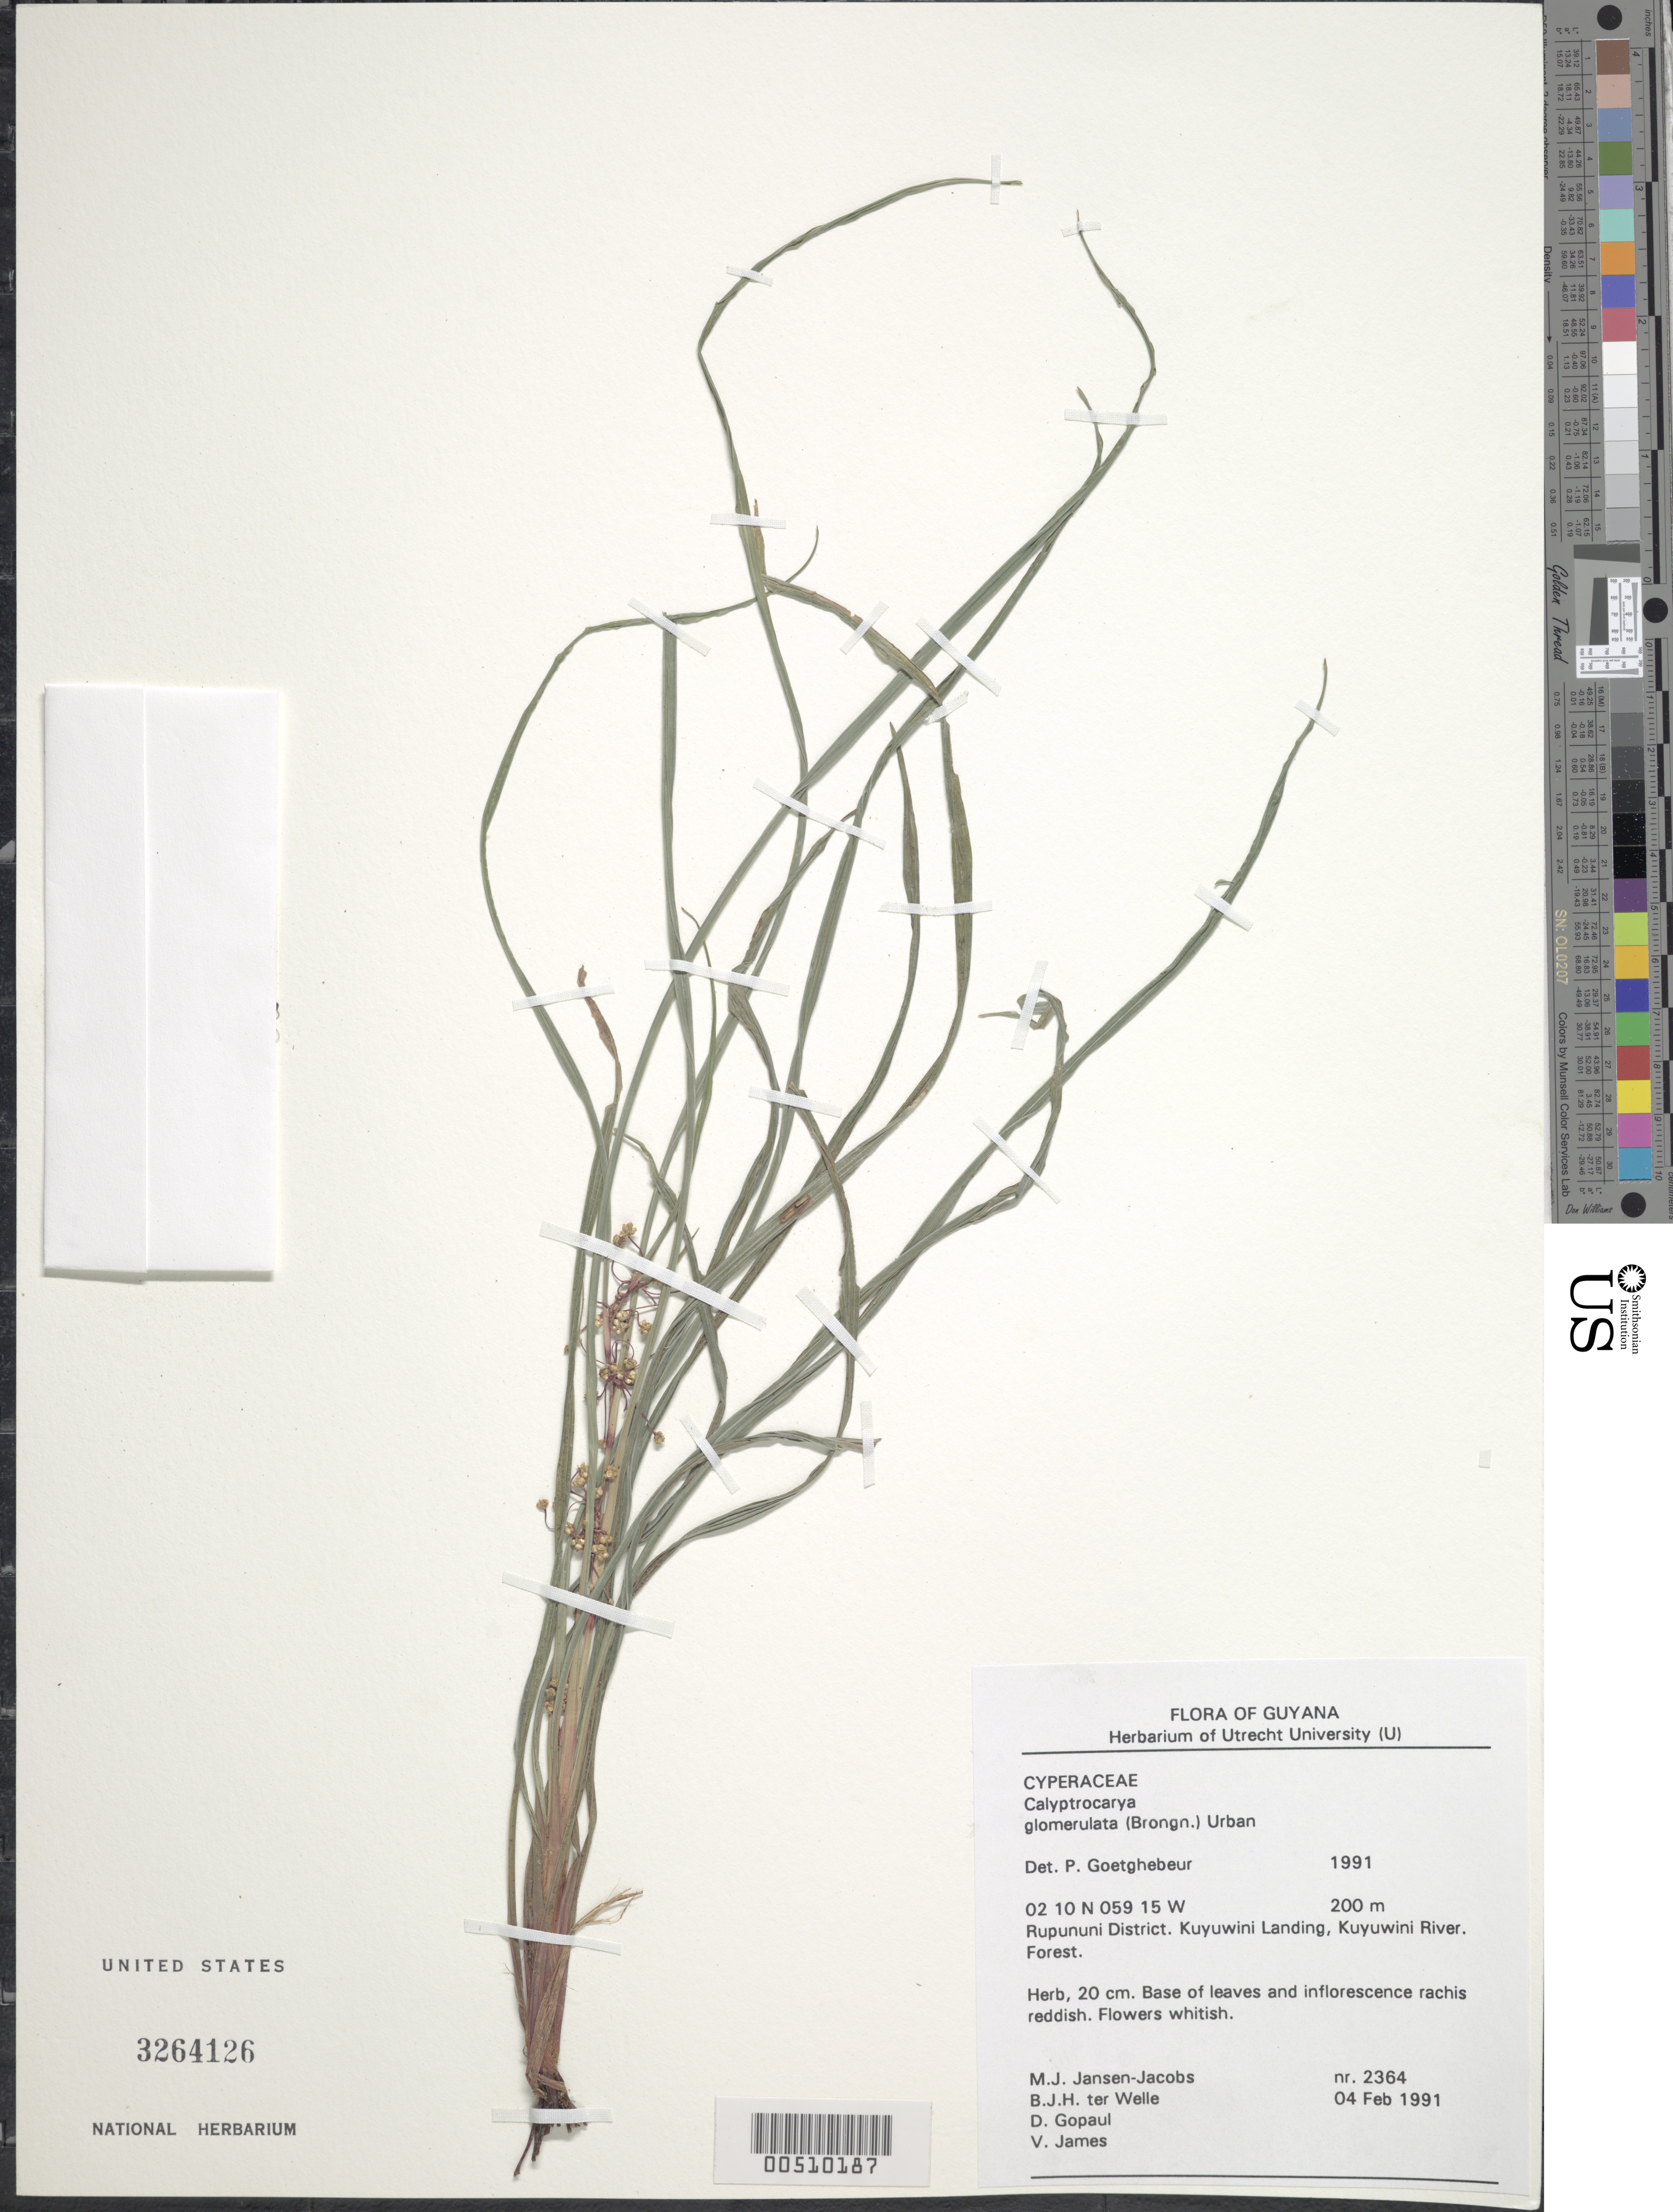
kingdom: Plantae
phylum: Tracheophyta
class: Liliopsida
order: Poales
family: Cyperaceae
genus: Calyptrocarya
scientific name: Calyptrocarya glomerulata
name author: (Brongn.) Urb.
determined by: Goetghebeur, P.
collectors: M. J. Jansen-Jacobs, B. Welle, D. Gopaul & V. James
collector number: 2364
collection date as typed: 04 Feb 1991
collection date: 1991-02-04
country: Guyana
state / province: U. Takutu-U. Essequibo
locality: Kuyuwini Landing, Kuyuwini River. [In former Rupununi Region.]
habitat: Forest.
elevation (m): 200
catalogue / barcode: US 3264126